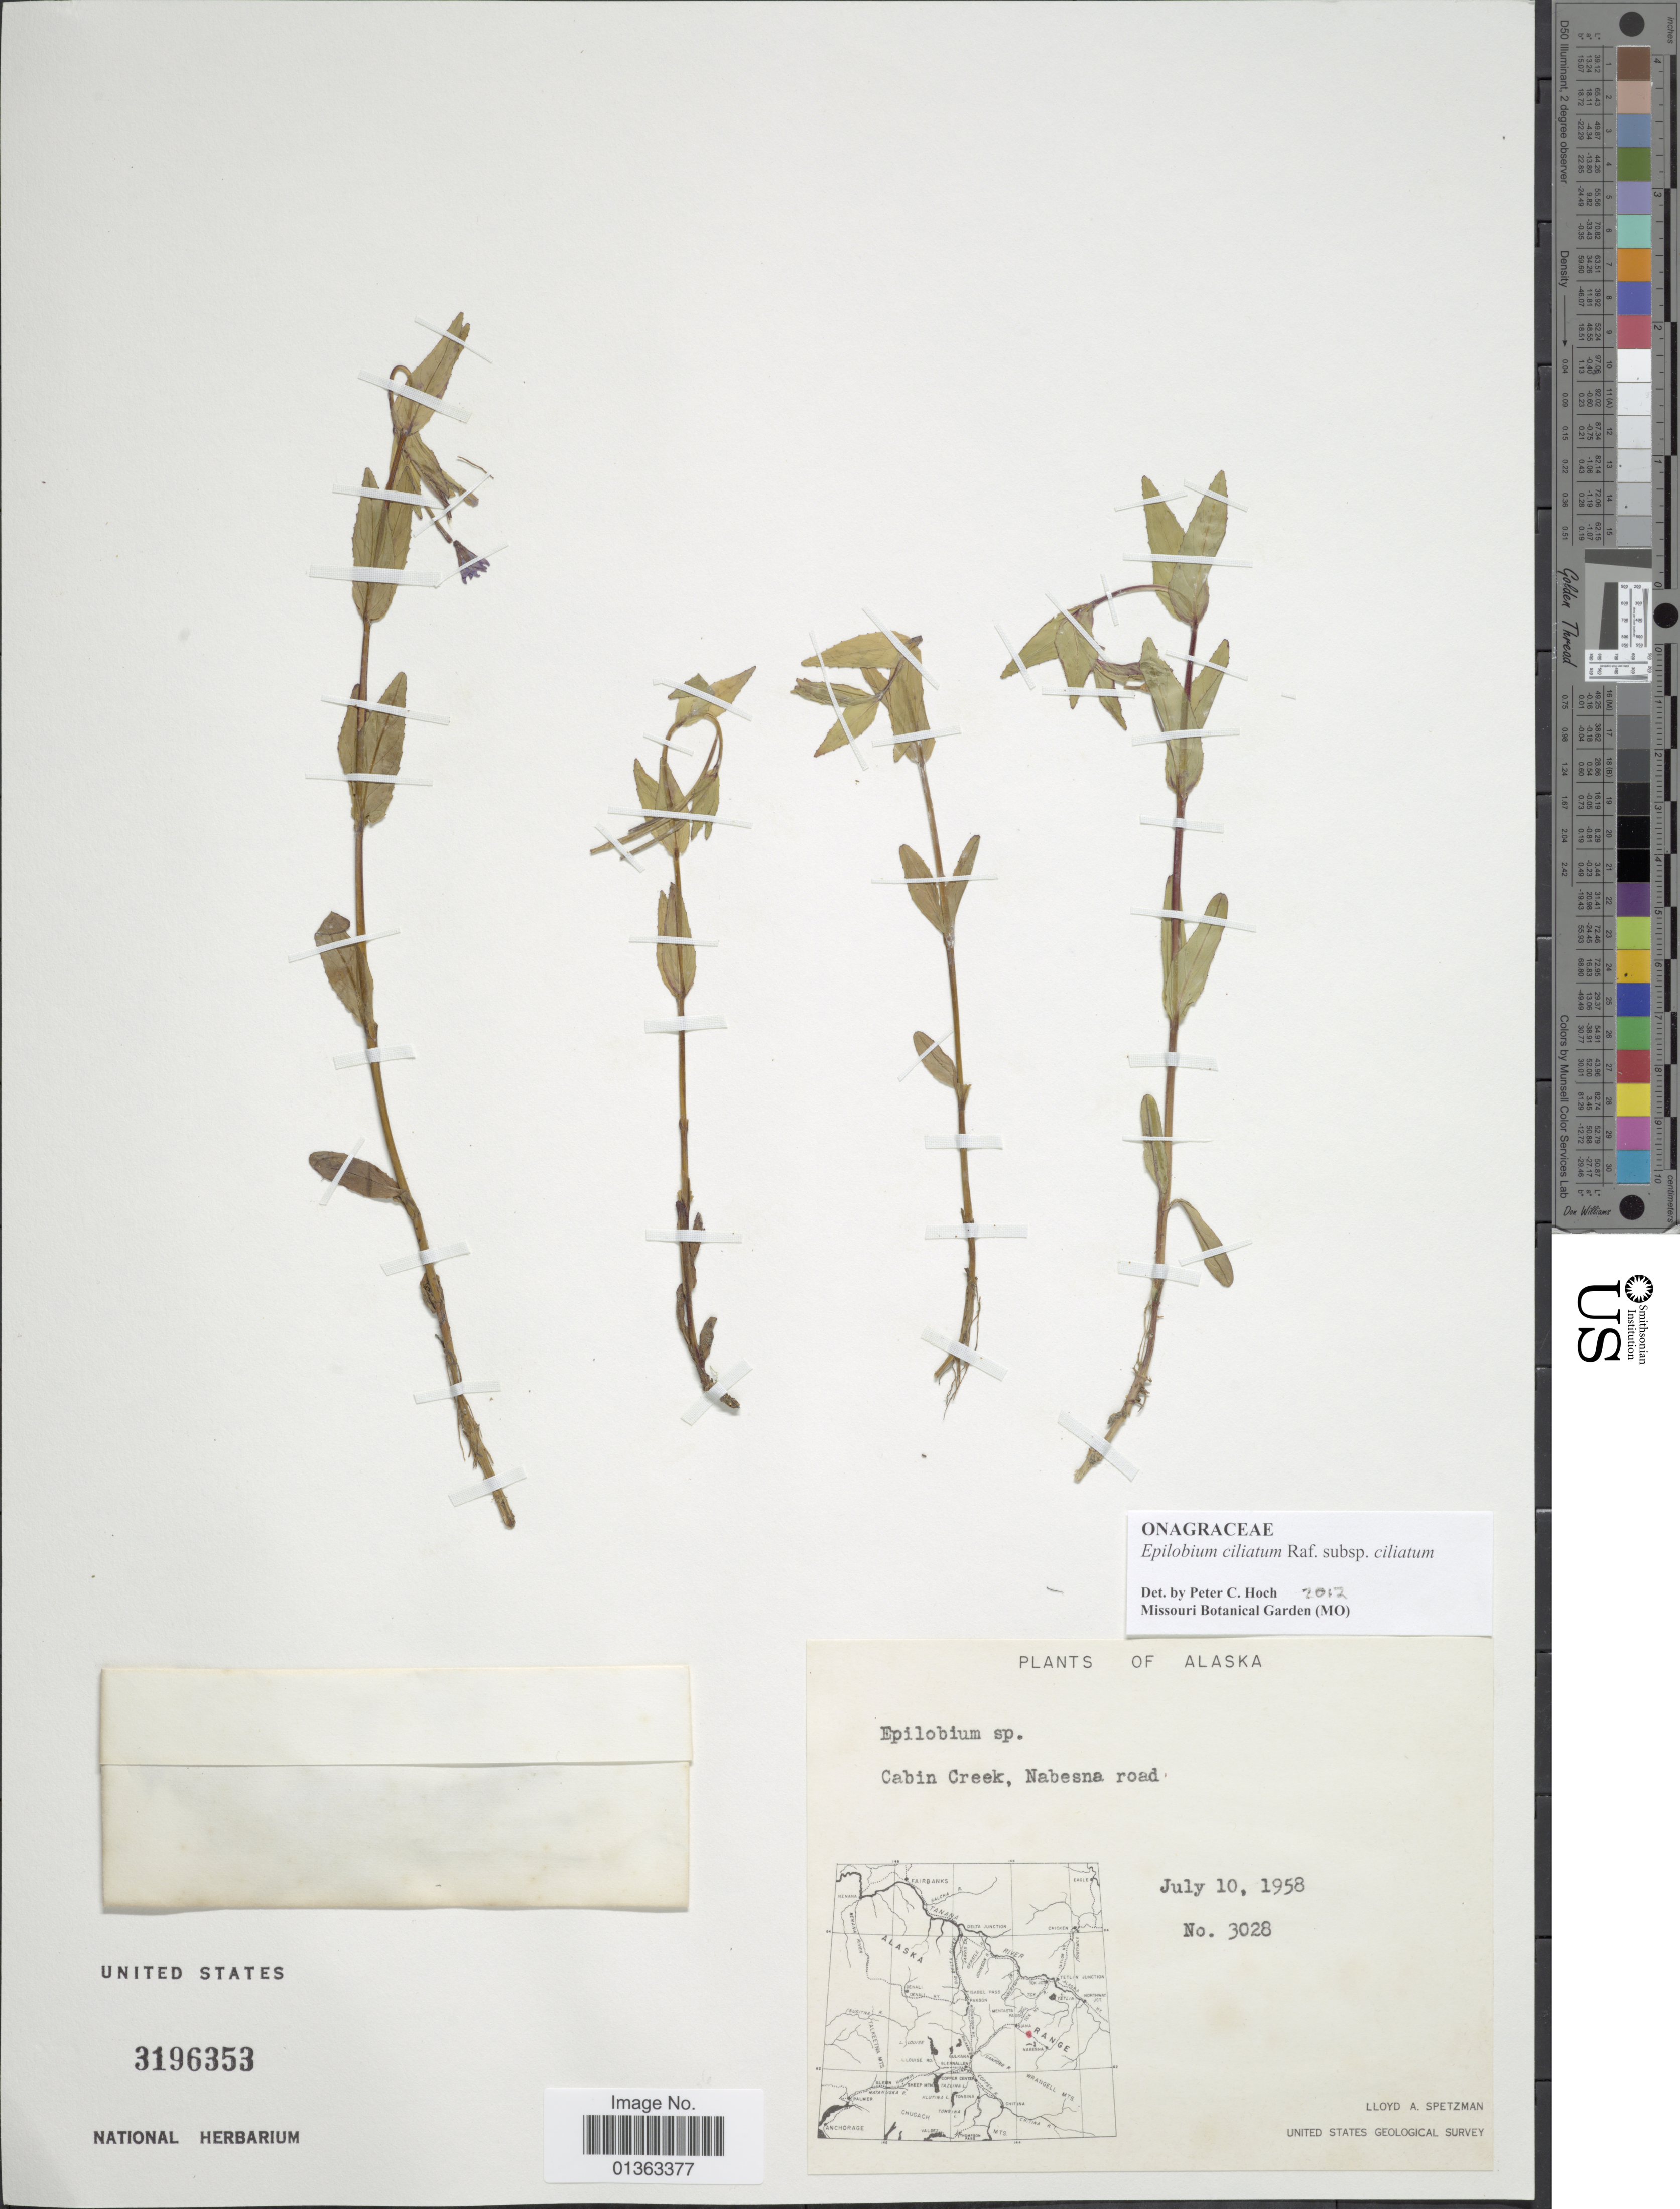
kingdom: Plantae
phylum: Tracheophyta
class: Magnoliopsida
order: Myrtales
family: Onagraceae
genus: Epilobium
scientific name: Epilobium ciliatum subsp. ciliatum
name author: Raf.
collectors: L. Spetzman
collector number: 3028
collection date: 1958-07-10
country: United States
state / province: Alaska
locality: Cabin Creek, Nabesna road.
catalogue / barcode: US 3196353